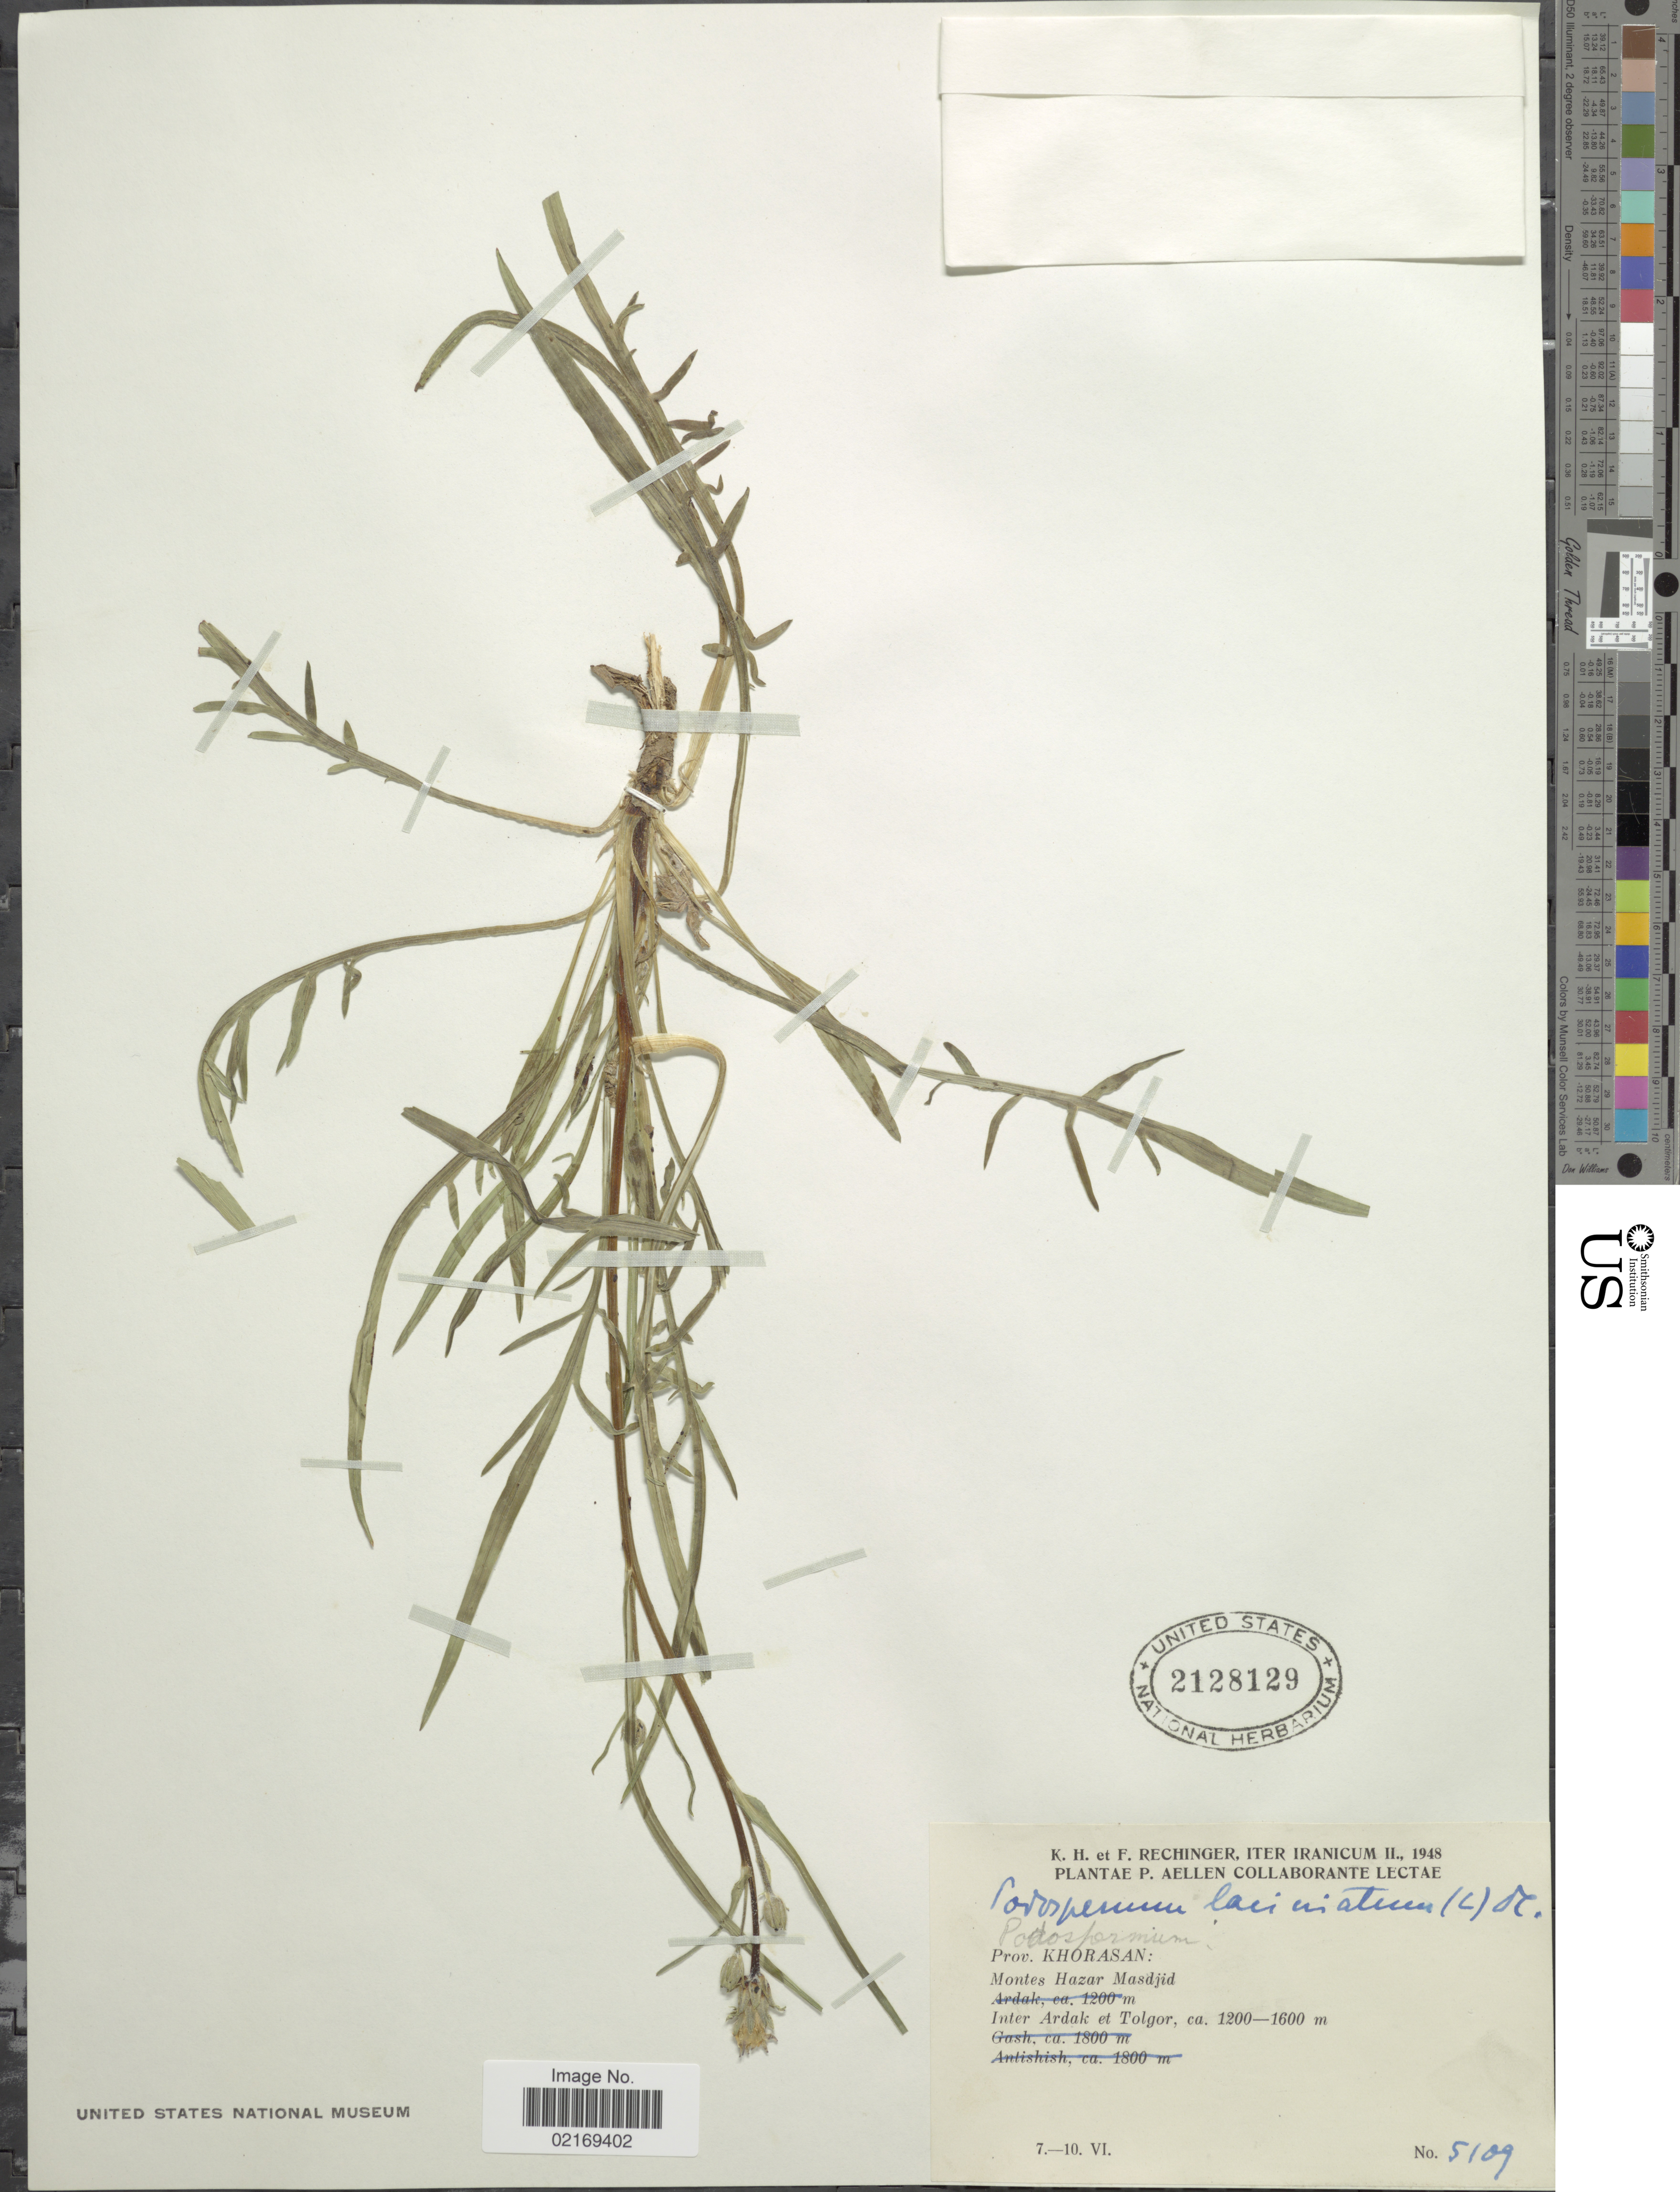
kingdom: Plantae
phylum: Tracheophyta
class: Magnoliopsida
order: Asterales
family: Asteraceae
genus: Podospermum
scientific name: Podospermum laciniatum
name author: (L.) DC.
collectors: K. H. Rechinger, F. Rechinger & P. Aellen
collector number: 109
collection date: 1948-06-07/1948-06-10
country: Iran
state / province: Khorasan [obsolete]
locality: Iter Iranicum, Montes Hazar Masdjid, Inter Ardak et Tolgor.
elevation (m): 1200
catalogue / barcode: US 2128129